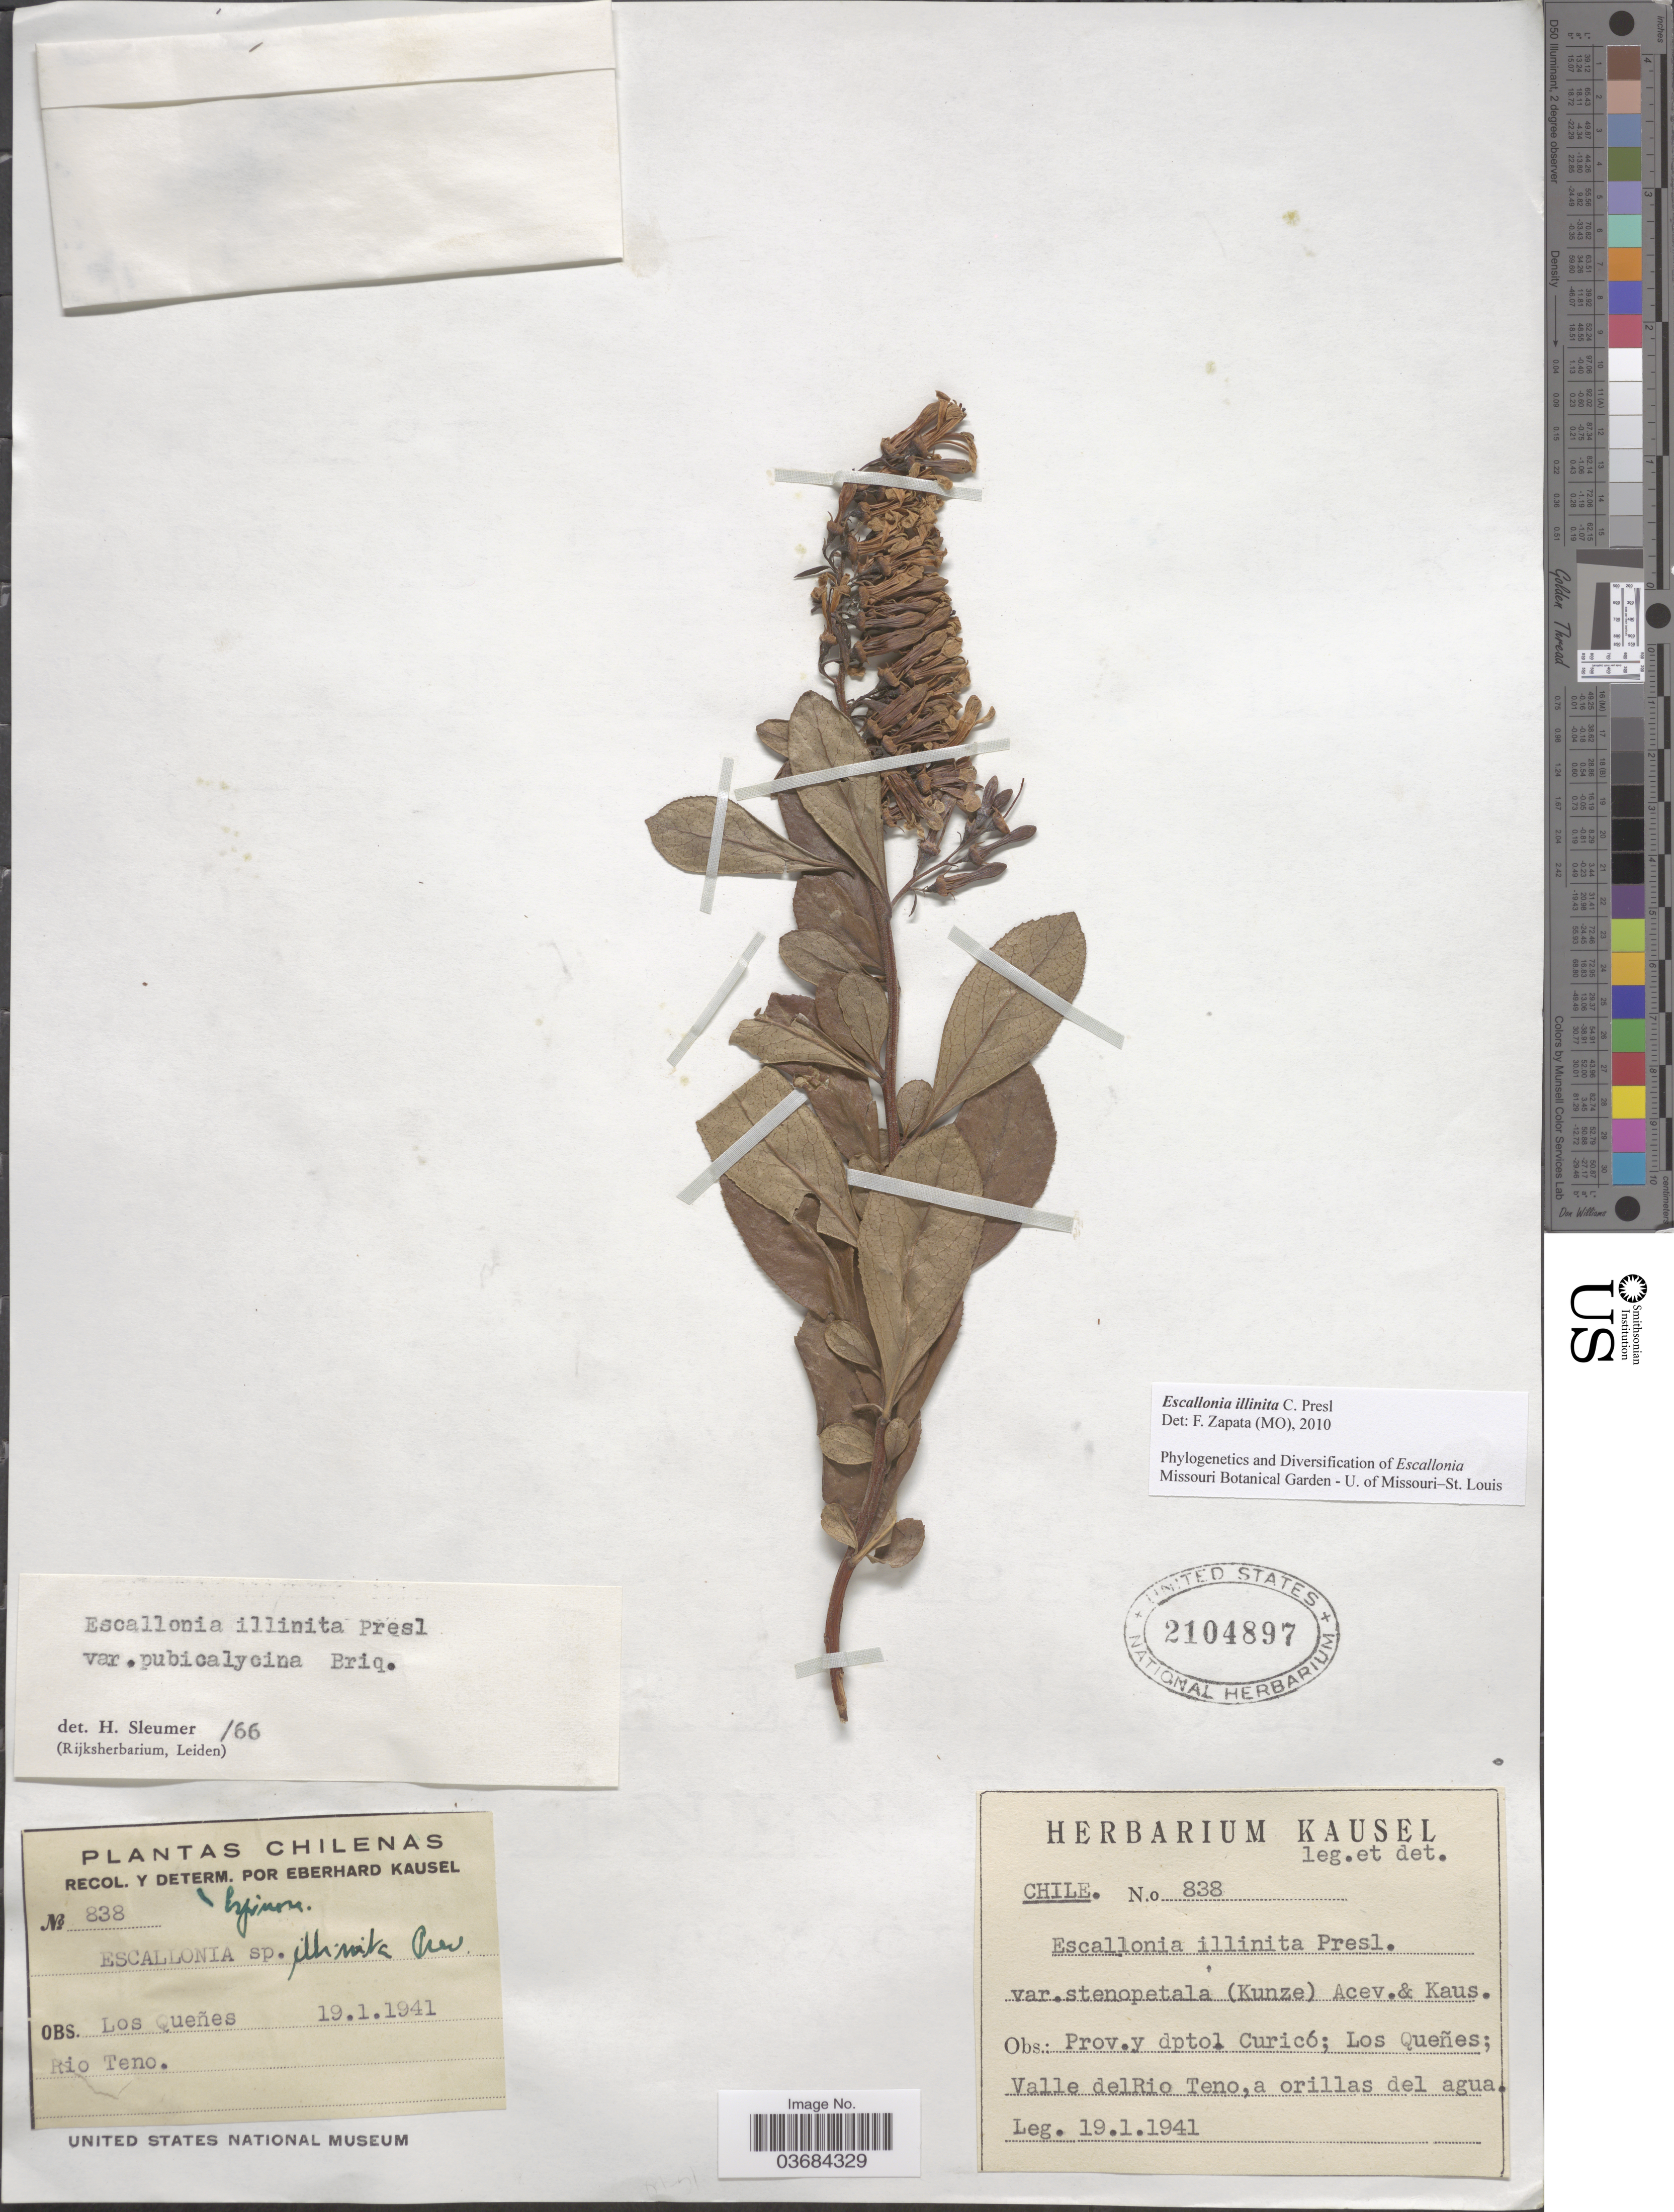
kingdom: Plantae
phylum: Tracheophyta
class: Magnoliopsida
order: Escalloniales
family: Escalloniaceae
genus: Escallonia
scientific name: Escallonia illinita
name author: C. Presl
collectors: E. Kausel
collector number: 838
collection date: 1941-01-19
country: Chile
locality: Los Queñes. Rio Teno. Prov. y dpto. Curicó; Los Queñes; Valle del Rio Teno, a orillas del agua.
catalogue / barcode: US 2104897